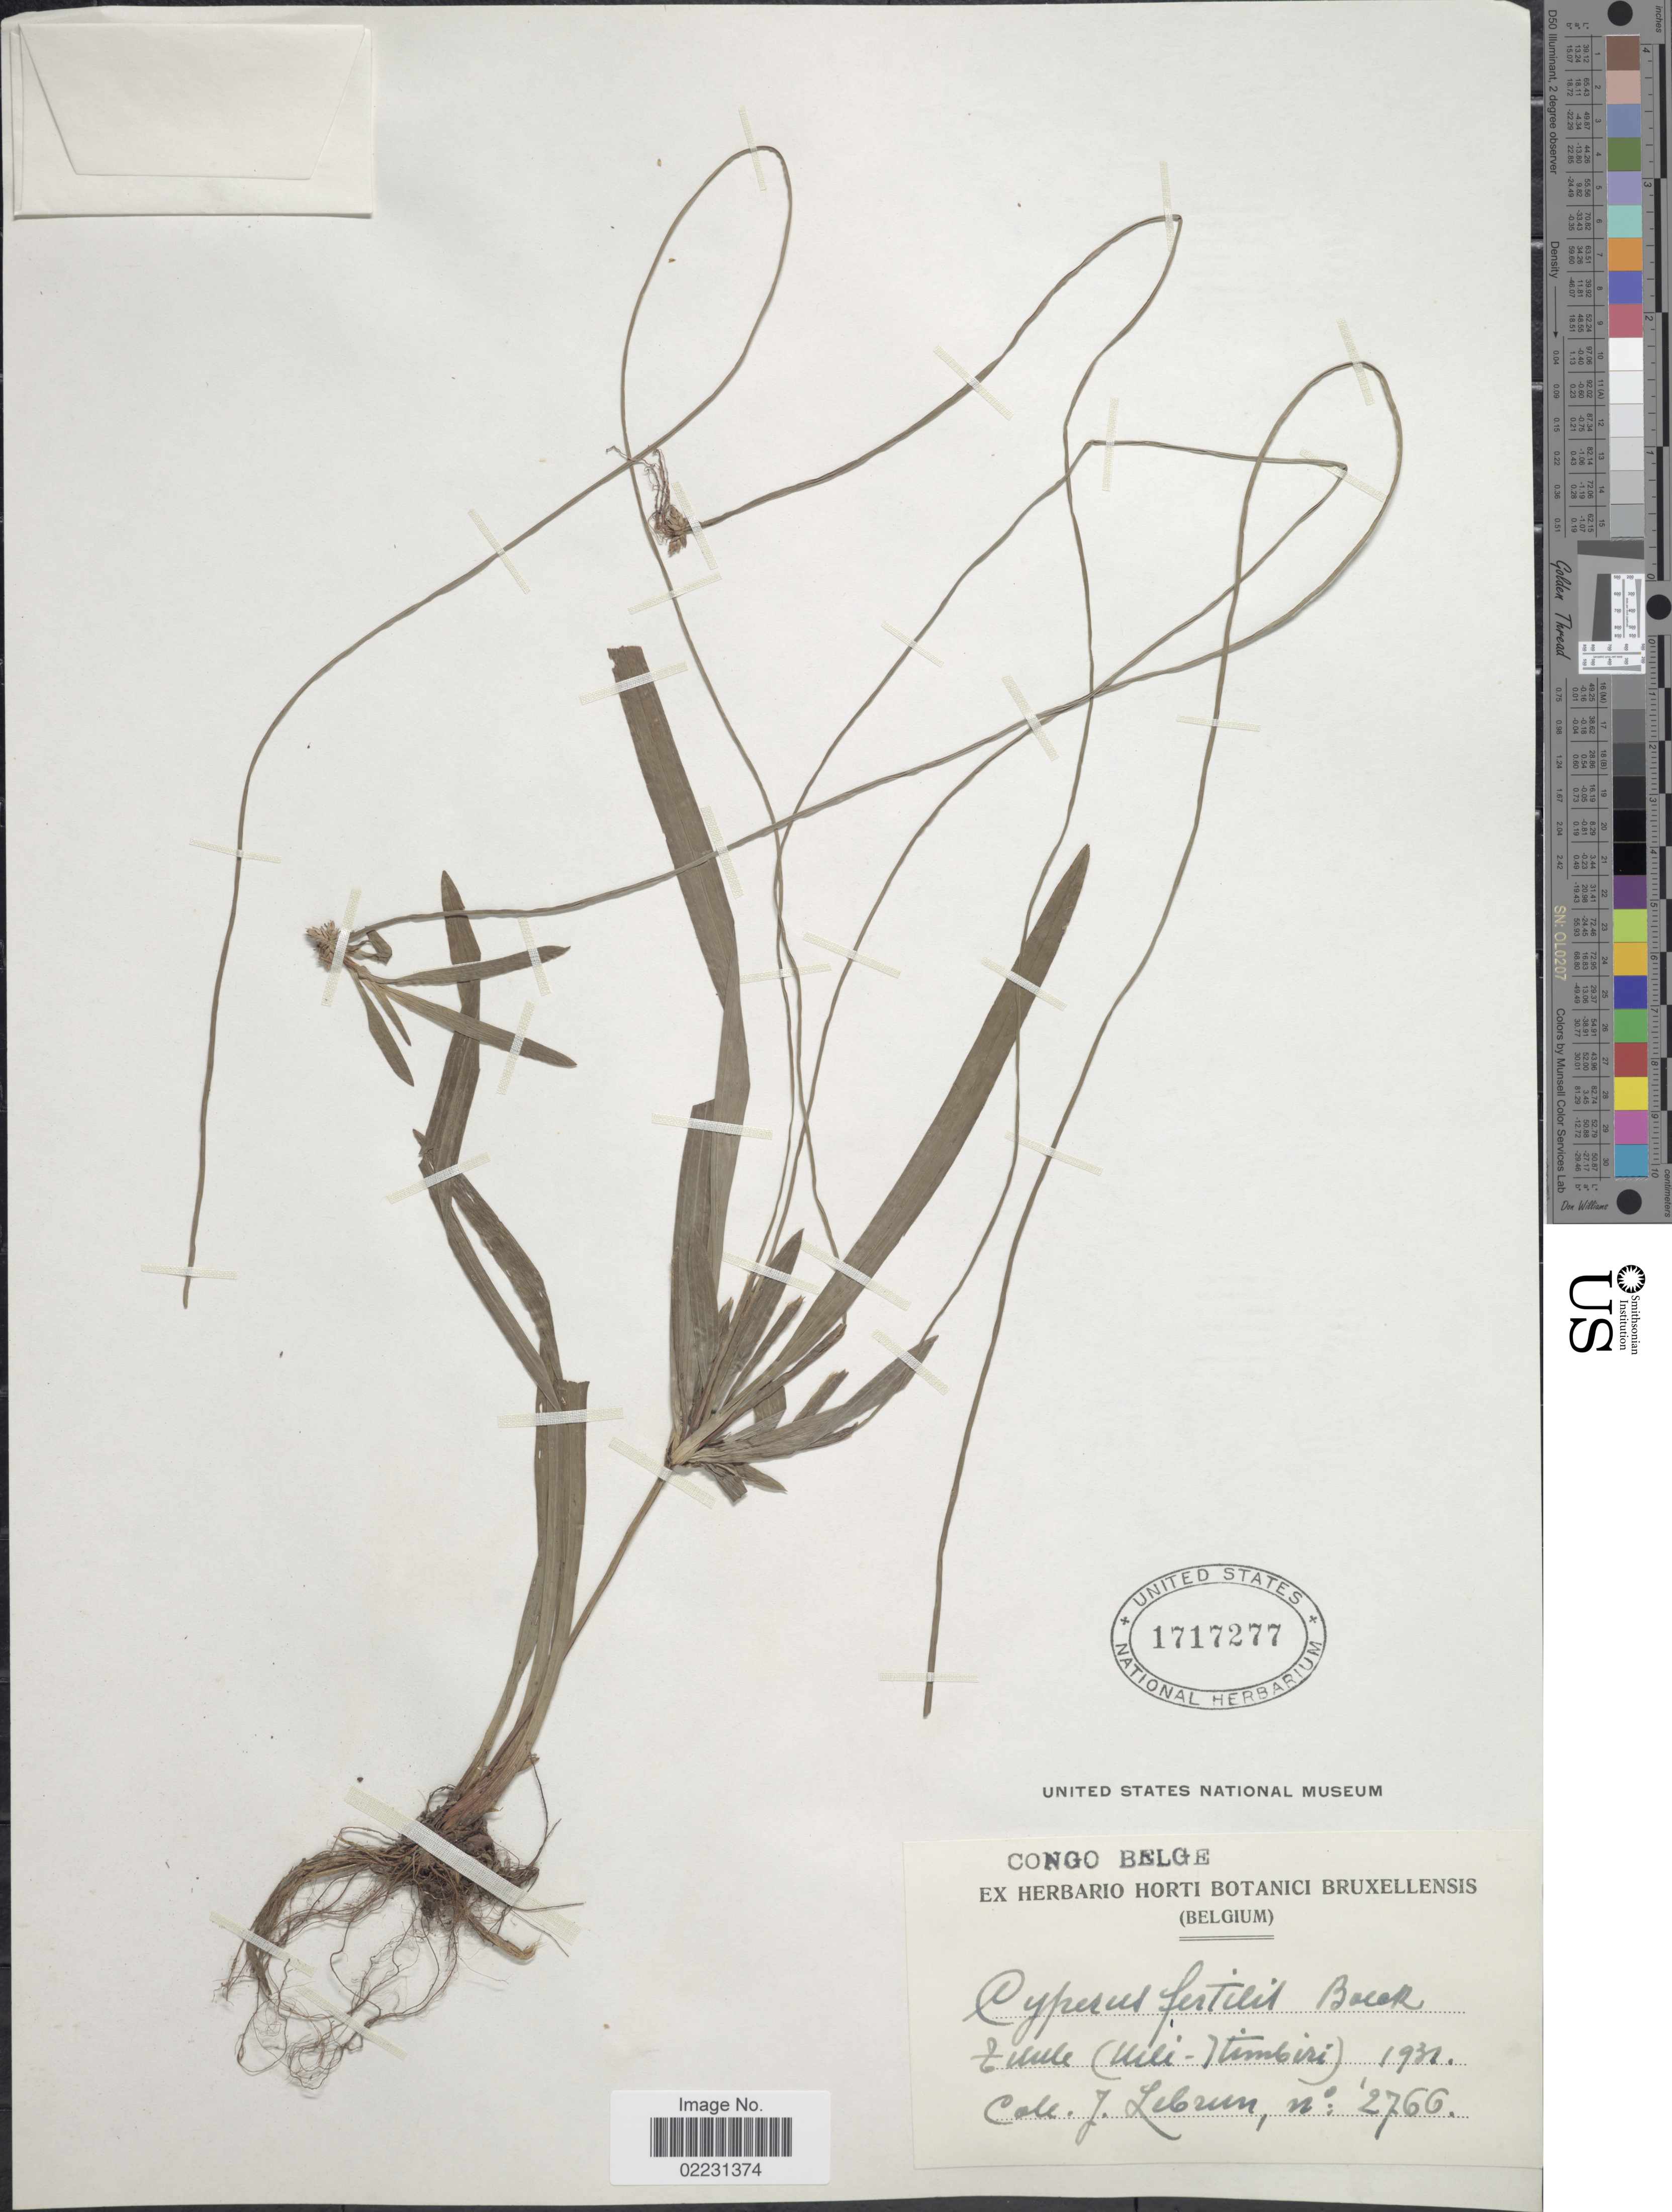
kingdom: Plantae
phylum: Tracheophyta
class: Liliopsida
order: Poales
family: Cyperaceae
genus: Cyperus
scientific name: Cyperus fertilis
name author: Boeckeler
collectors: J. A. Lebrun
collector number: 2766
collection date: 1931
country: Congo, Democratic Republic of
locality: Congo Belge. Titule (Uele - Itimbiri).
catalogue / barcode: US 1717277